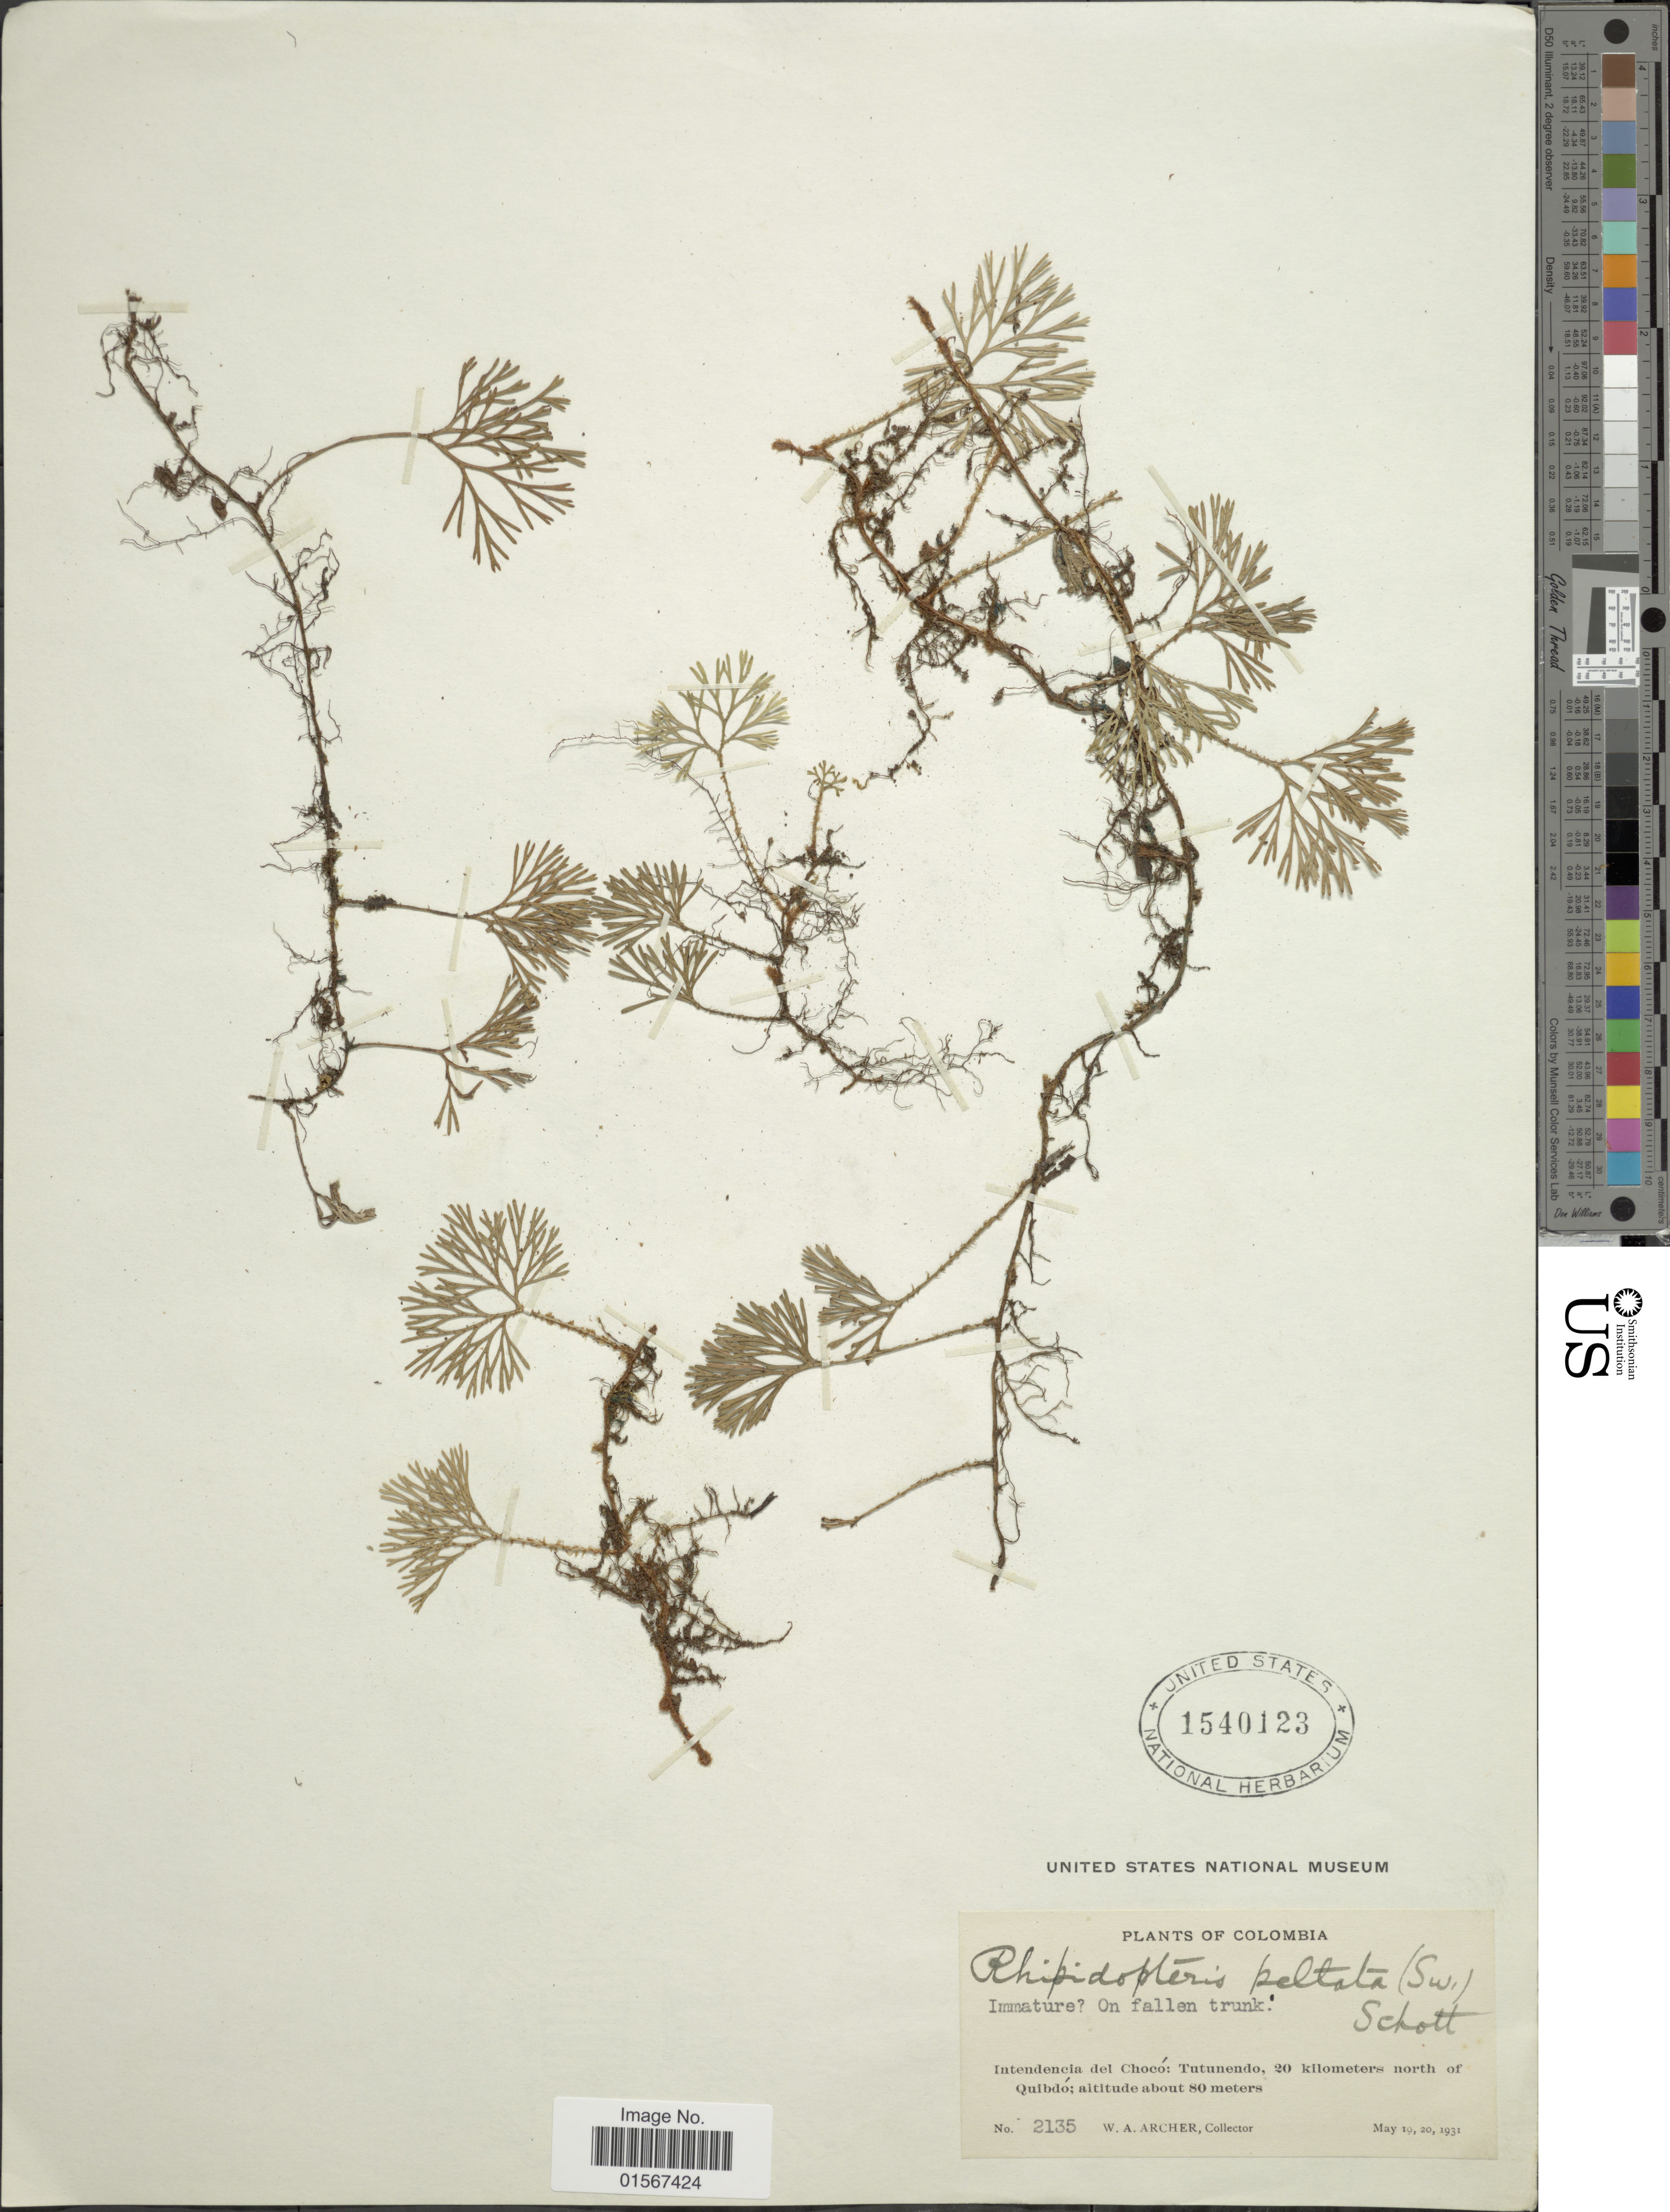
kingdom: Plantae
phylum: Tracheophyta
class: Polypodiopsida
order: Polypodiales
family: Dryopteridaceae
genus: Elaphoglossum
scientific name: Elaphoglossum peltatum f. peltatum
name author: (Sw.) Urb.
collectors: W. A. Archer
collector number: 2135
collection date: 1931-05-10/1931-05-20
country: Colombia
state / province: Chocó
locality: Colombia, Intendicia del Chocó: Tutunendo, 20 kilometers north of Quibdo.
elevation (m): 80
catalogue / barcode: US 1540123